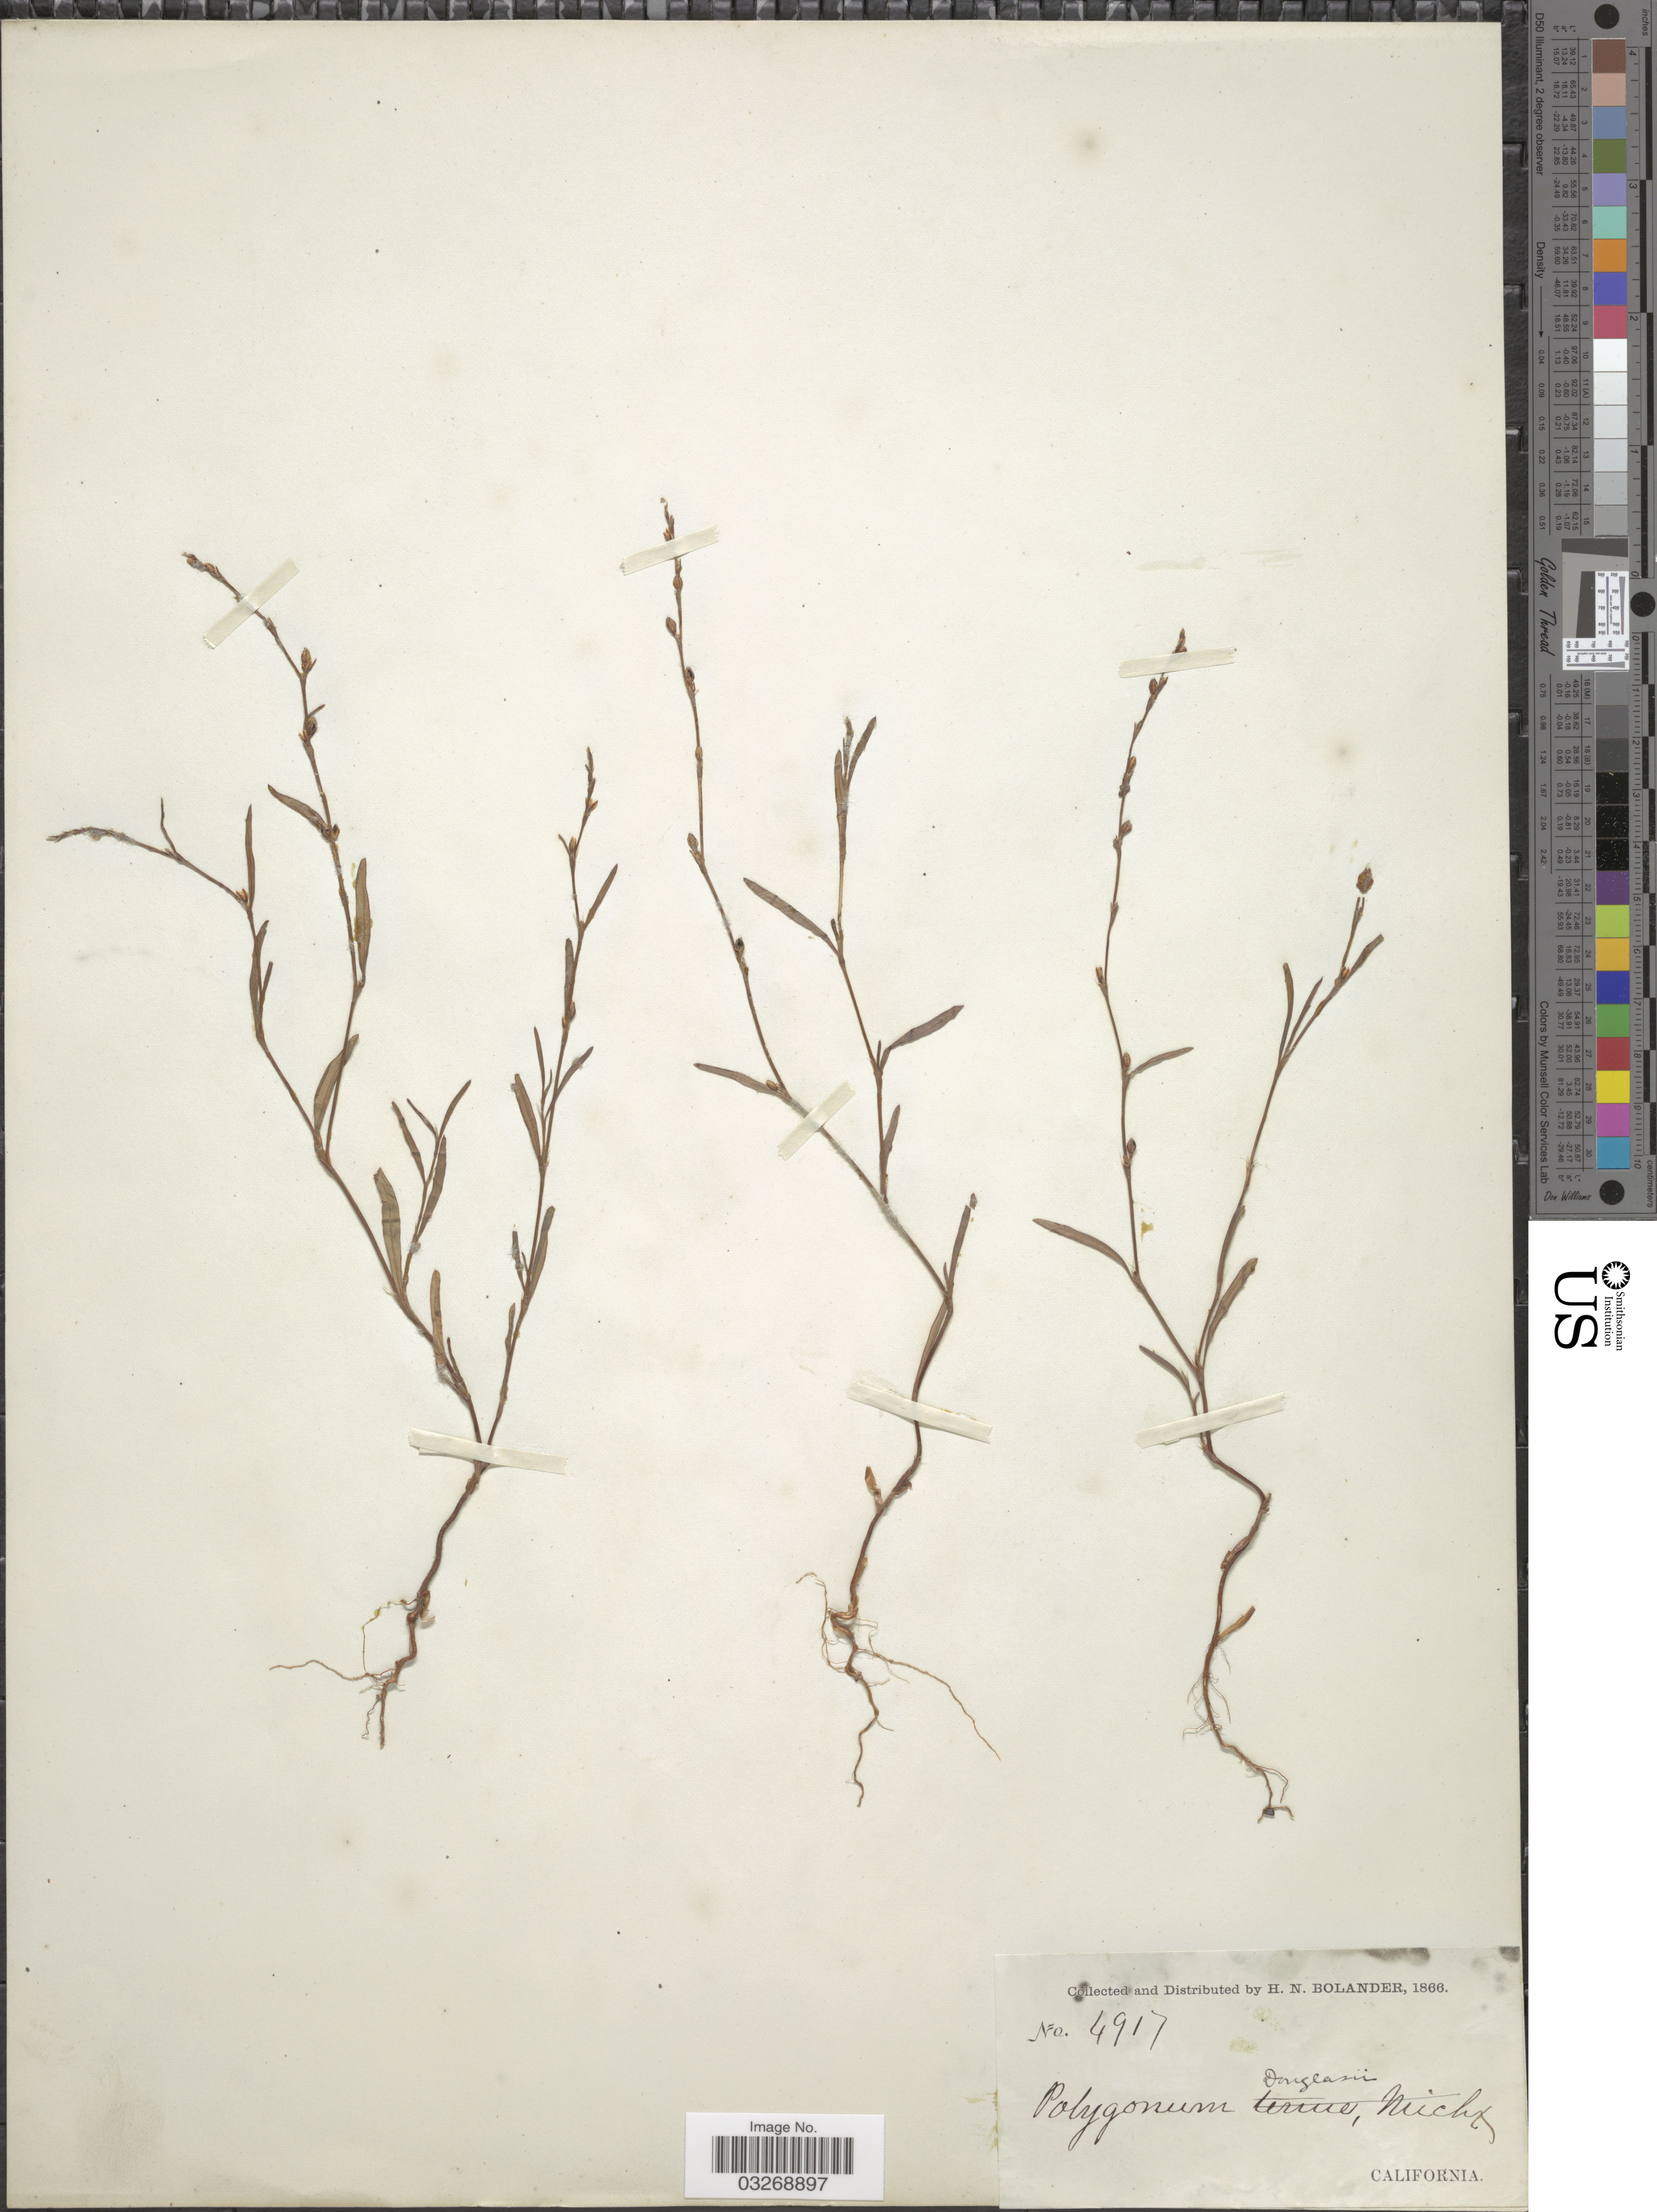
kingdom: Plantae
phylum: Tracheophyta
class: Magnoliopsida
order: Caryophyllales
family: Polygonaceae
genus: Polygonum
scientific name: Polygonum douglasii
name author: Greene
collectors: H. Bolander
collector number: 4917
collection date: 1866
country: United States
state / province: California